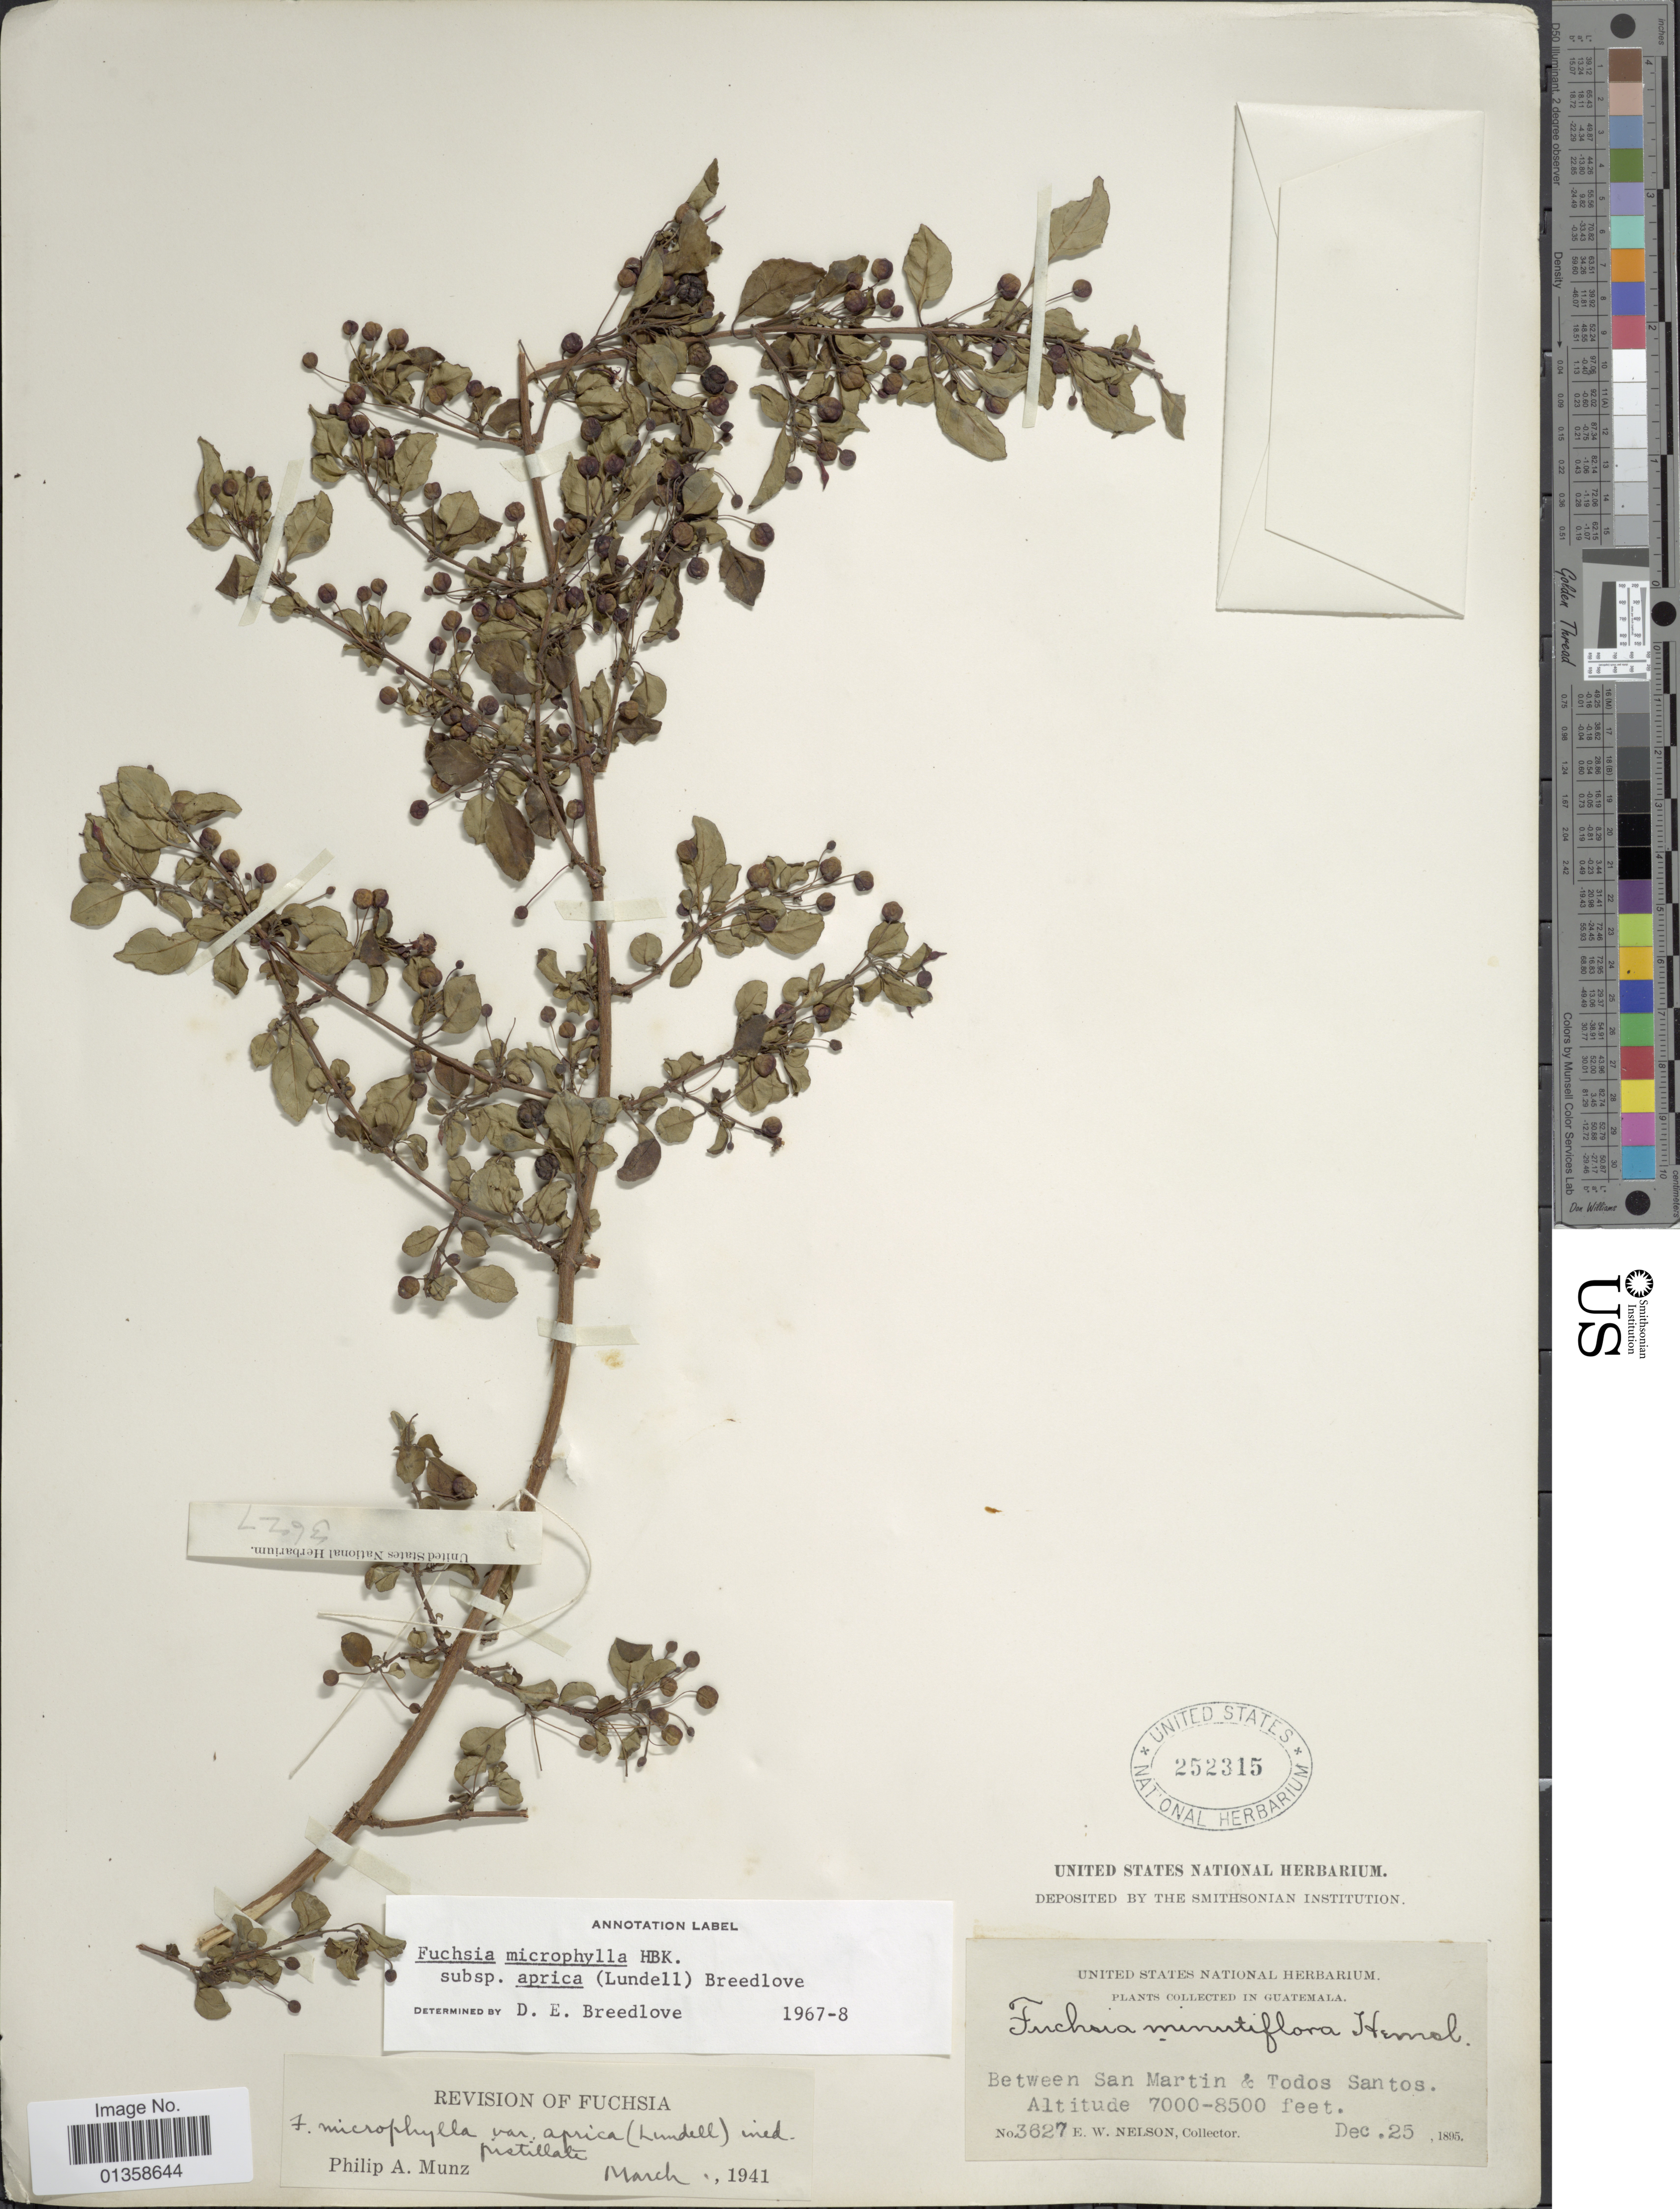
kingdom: Plantae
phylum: Tracheophyta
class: Magnoliopsida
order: Myrtales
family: Onagraceae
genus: Fuchsia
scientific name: Fuchsia microphylla subsp. aprica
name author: (Lundell) Breedlove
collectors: E. W. Nelson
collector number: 3627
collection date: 1895-12-25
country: Guatemala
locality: Between San Martin & Todos Santos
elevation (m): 2134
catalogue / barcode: US 252315